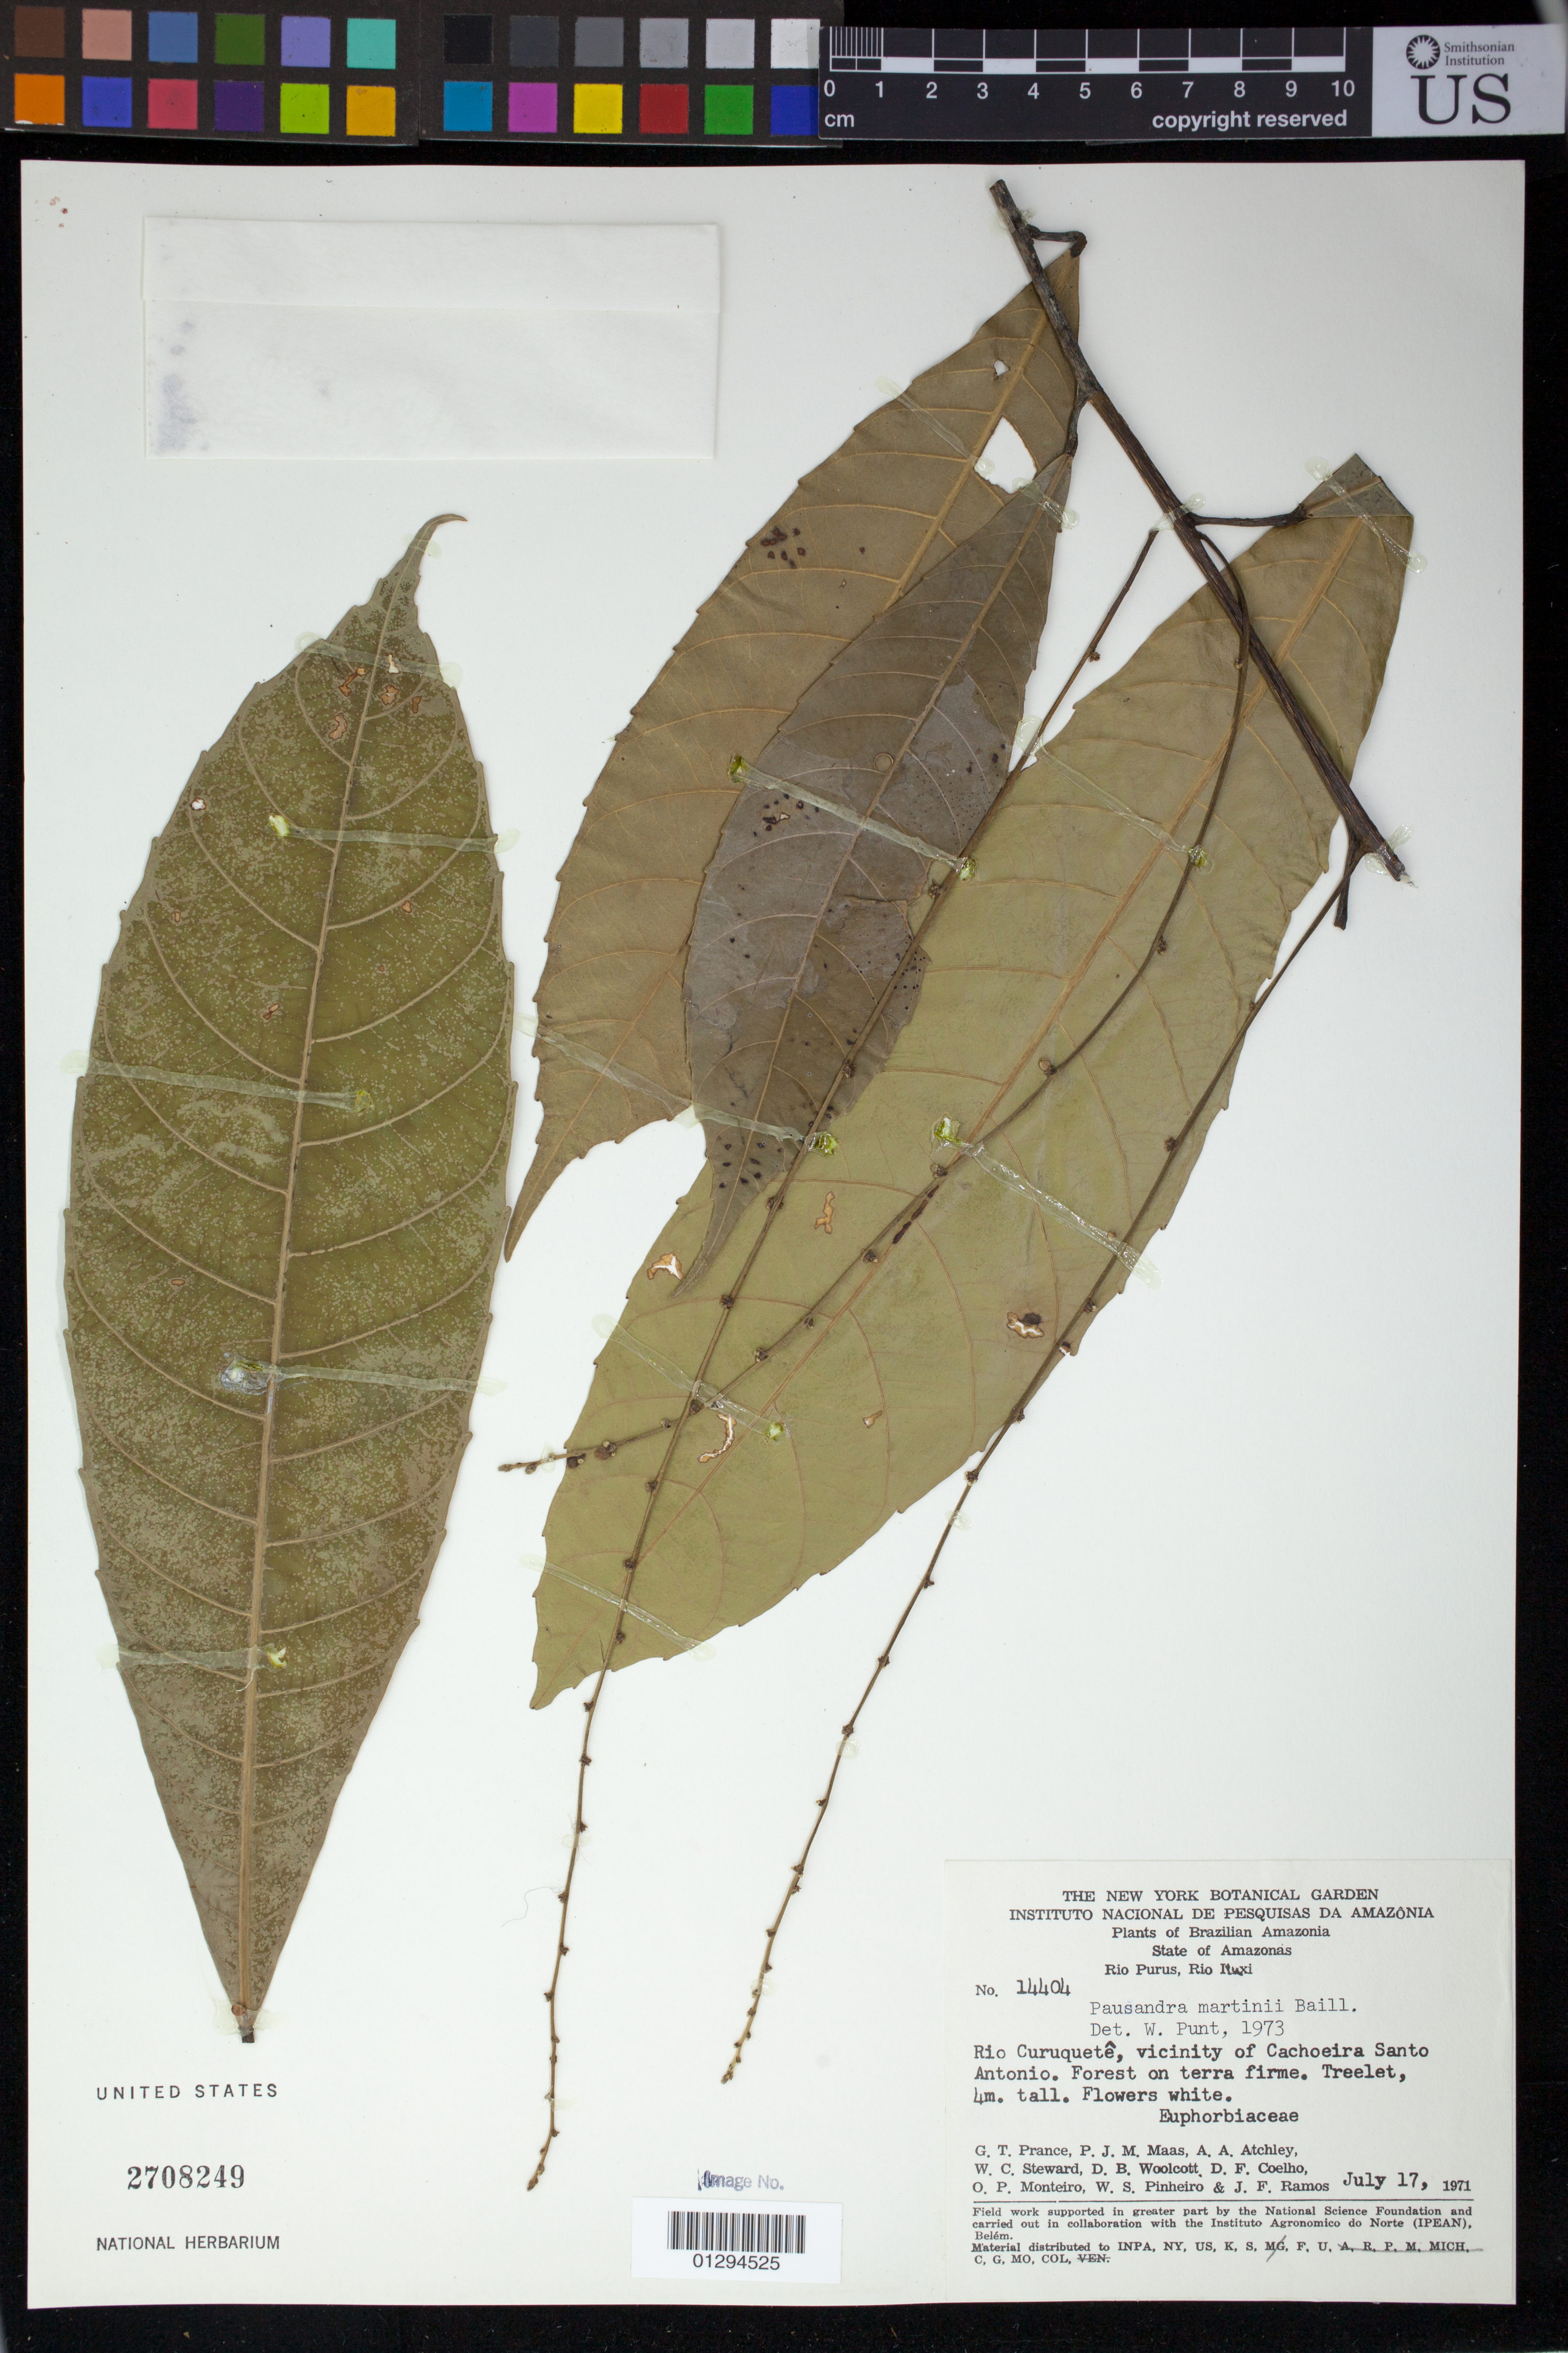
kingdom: Plantae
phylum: Tracheophyta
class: Magnoliopsida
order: Malpighiales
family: Euphorbiaceae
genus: Pausandra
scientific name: Pausandra martinii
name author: Baill.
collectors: G. T. Prance, P. Maas, A. A. Atchley, W. C. Steward, D. B. Woolcott, D. F. Coêlho, O. P. Monteiro, W. S. Pinheiro & J. F. Ramos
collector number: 14404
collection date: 1971-07-17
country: Brazil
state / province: Amazonas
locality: Rio Curuquete, vicinity of Cachoeira Santo Antonio.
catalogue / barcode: US 2708249